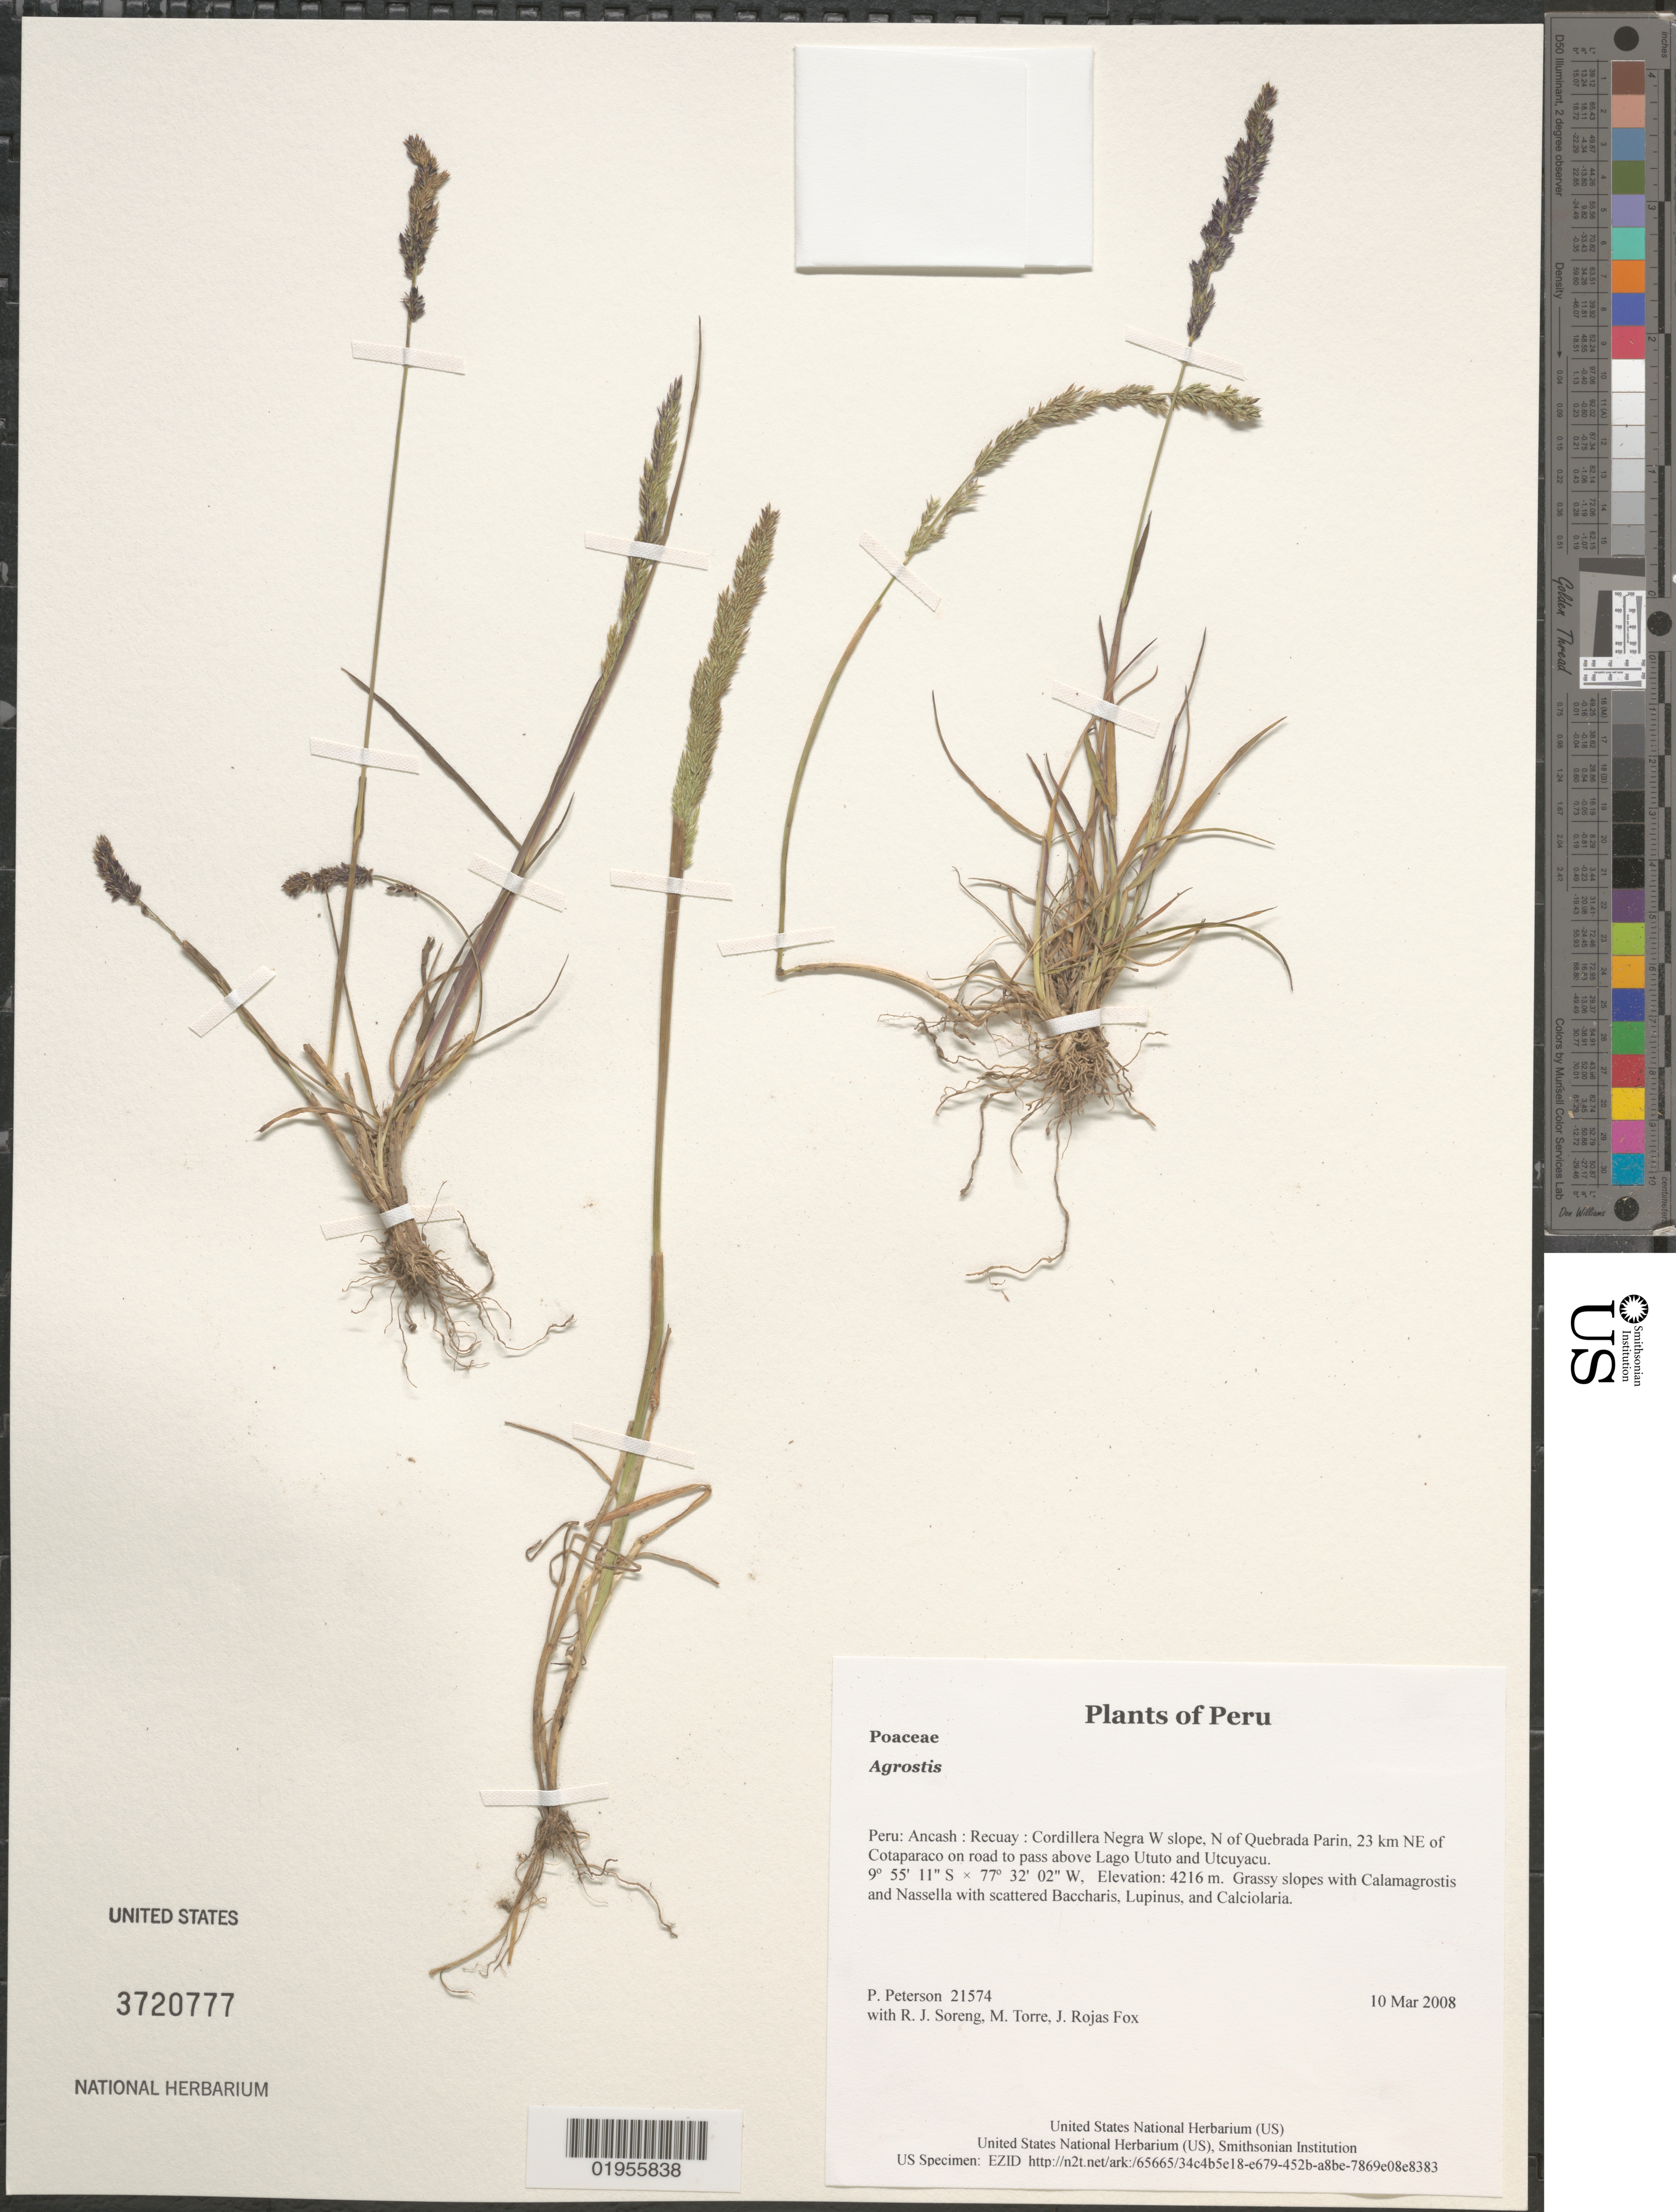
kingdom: Plantae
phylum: Tracheophyta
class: Liliopsida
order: Poales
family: Poaceae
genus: Agrostis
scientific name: Agrostis sp.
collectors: P. M. Peterson, R. J. Soreng, M. Torre & J. Rojas Fox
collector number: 21574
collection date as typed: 10 Mar 2008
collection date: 2008-03-10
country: Peru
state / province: Ancash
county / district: Recuay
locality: Cordillera Negra W slope, N of Quebrada Parin, 23 km NE of Cotaparaco on road to pass above Lago Ututo and Utcuyacu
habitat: Grassy slopes with Calamagrostis and Nassella with scattered Baccharis, Lupinus, and Calciolaria.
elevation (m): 4216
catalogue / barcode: US 3720777